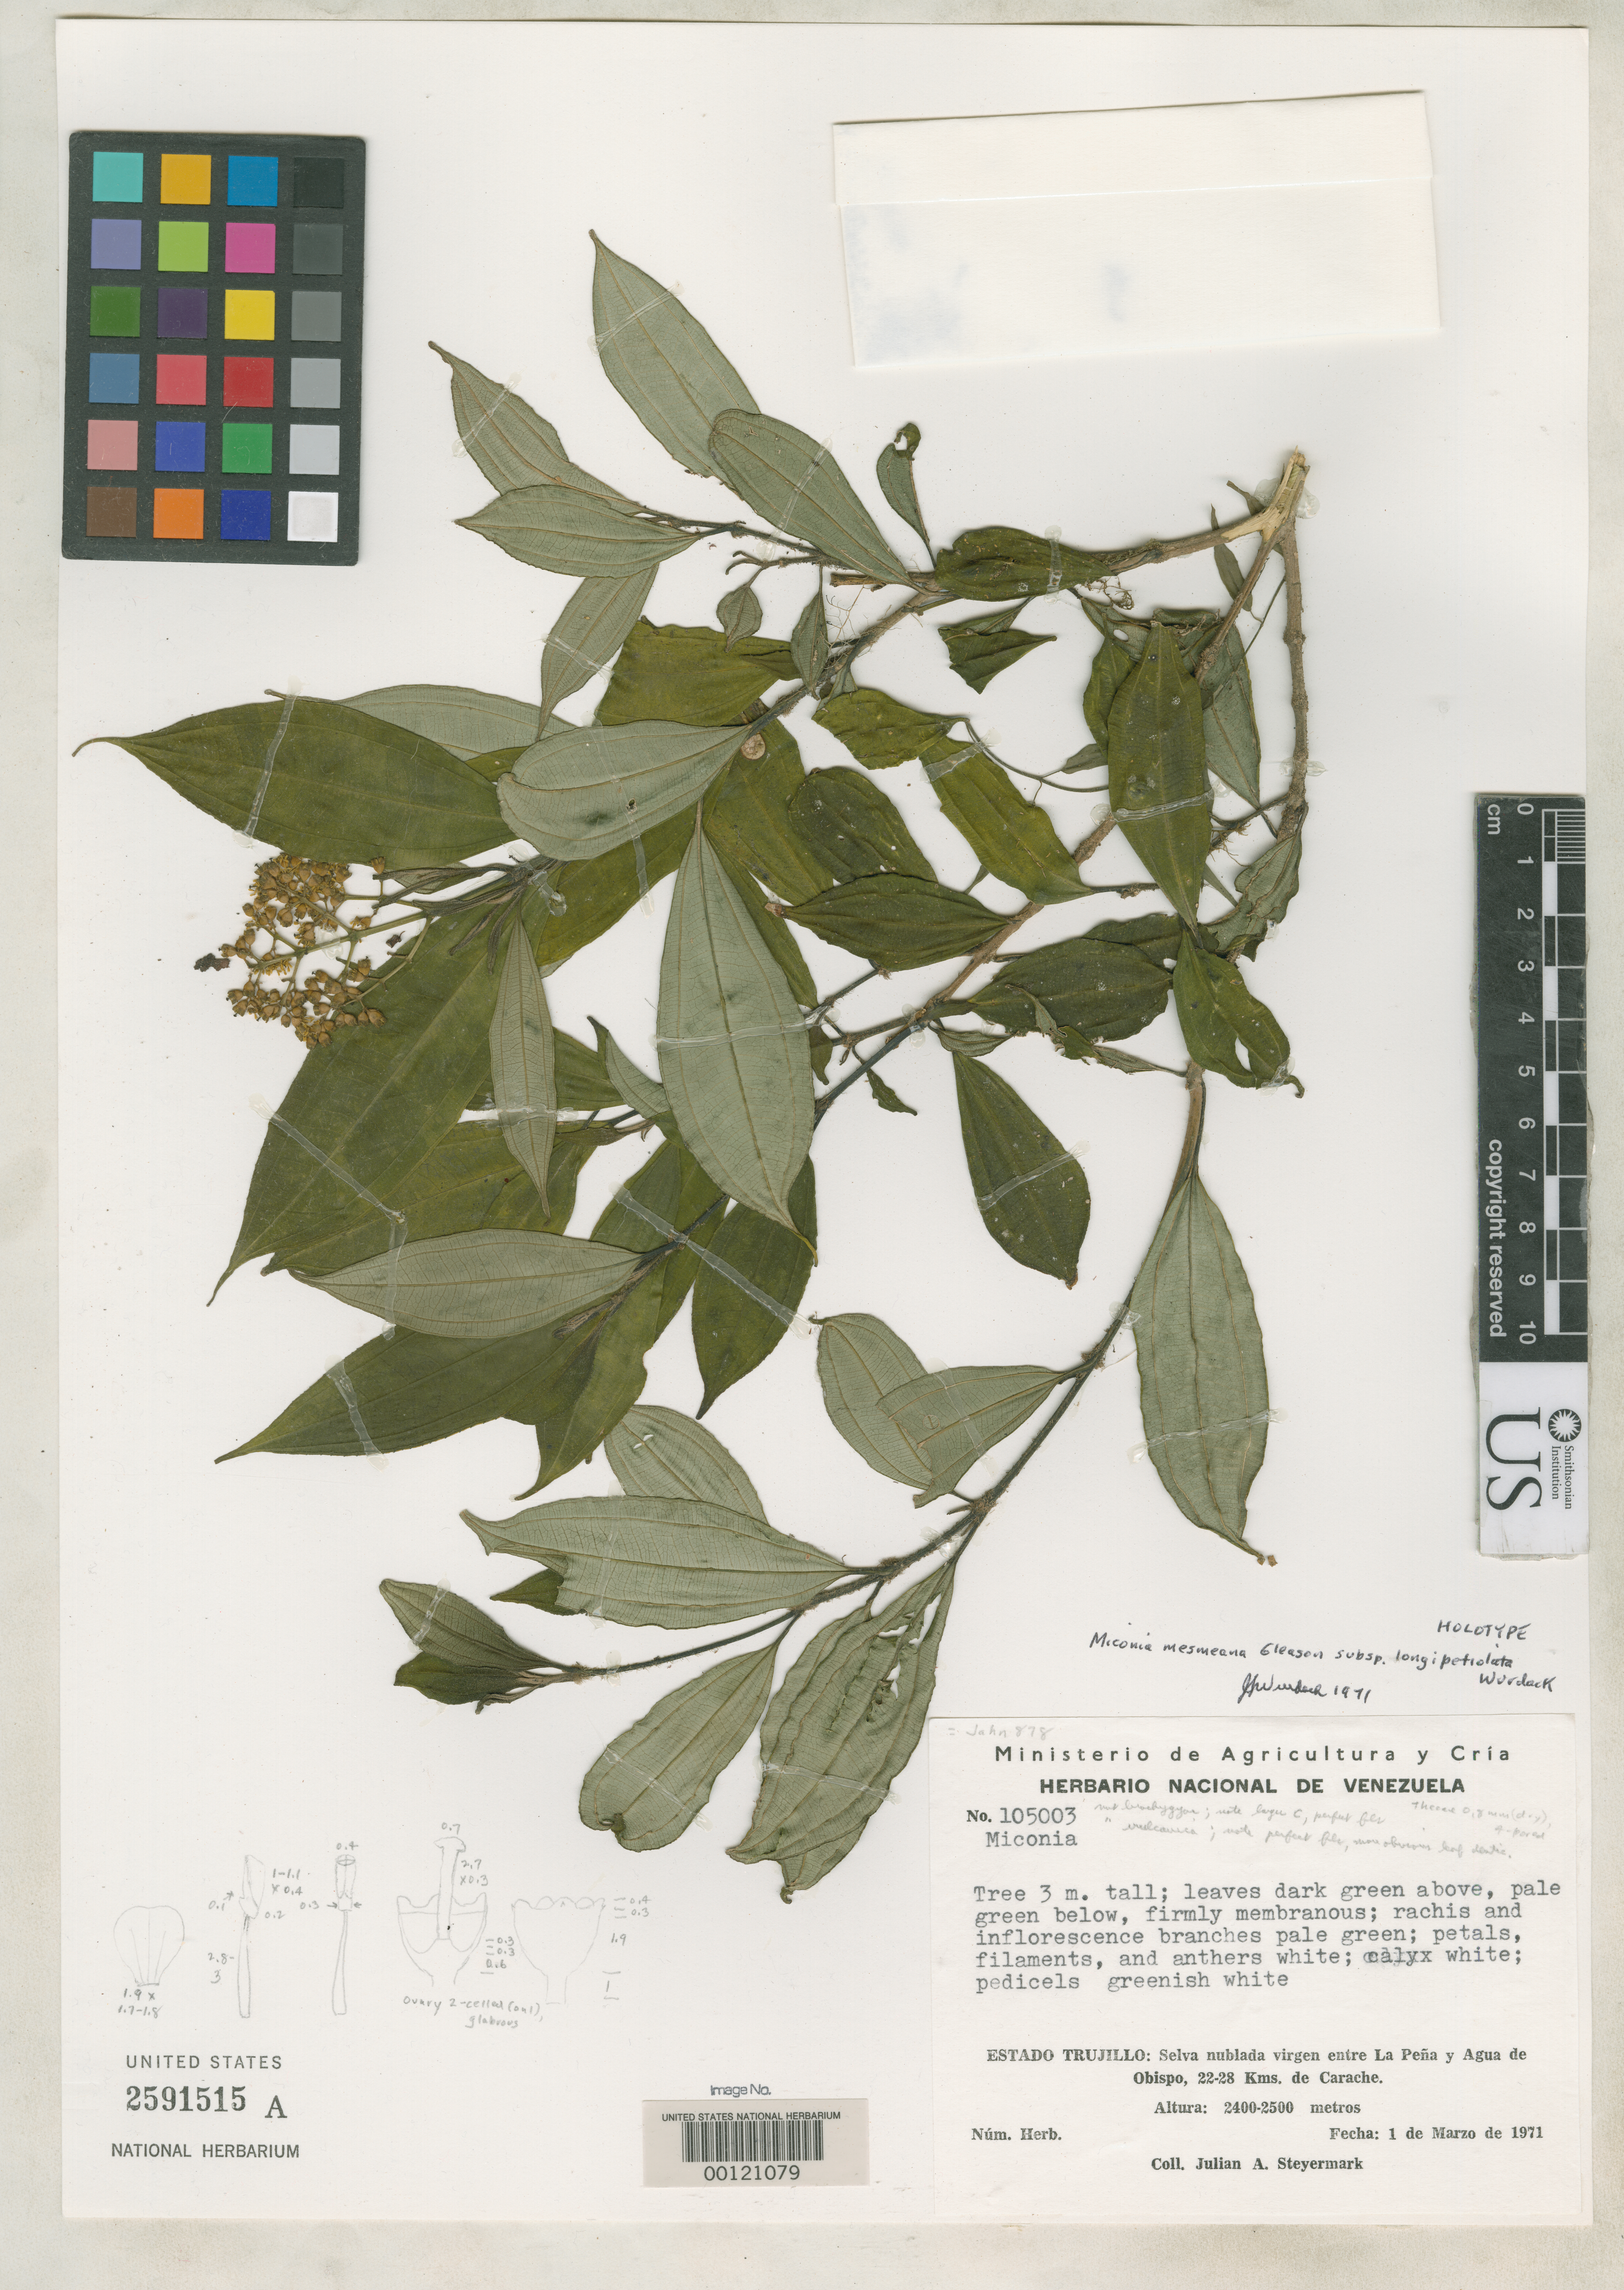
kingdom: Plantae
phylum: Tracheophyta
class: Magnoliopsida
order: Myrtales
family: Melastomataceae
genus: Miconia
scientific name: Miconia mesmeana subsp. longipetiolata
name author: Wurdack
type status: Holotype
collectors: J. Steyermark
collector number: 105003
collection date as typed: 01 Mar 1971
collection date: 1971-03-01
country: Venezuela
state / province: Trujillo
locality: La Pena-Agua de Obispo.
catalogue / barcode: US 2591515A